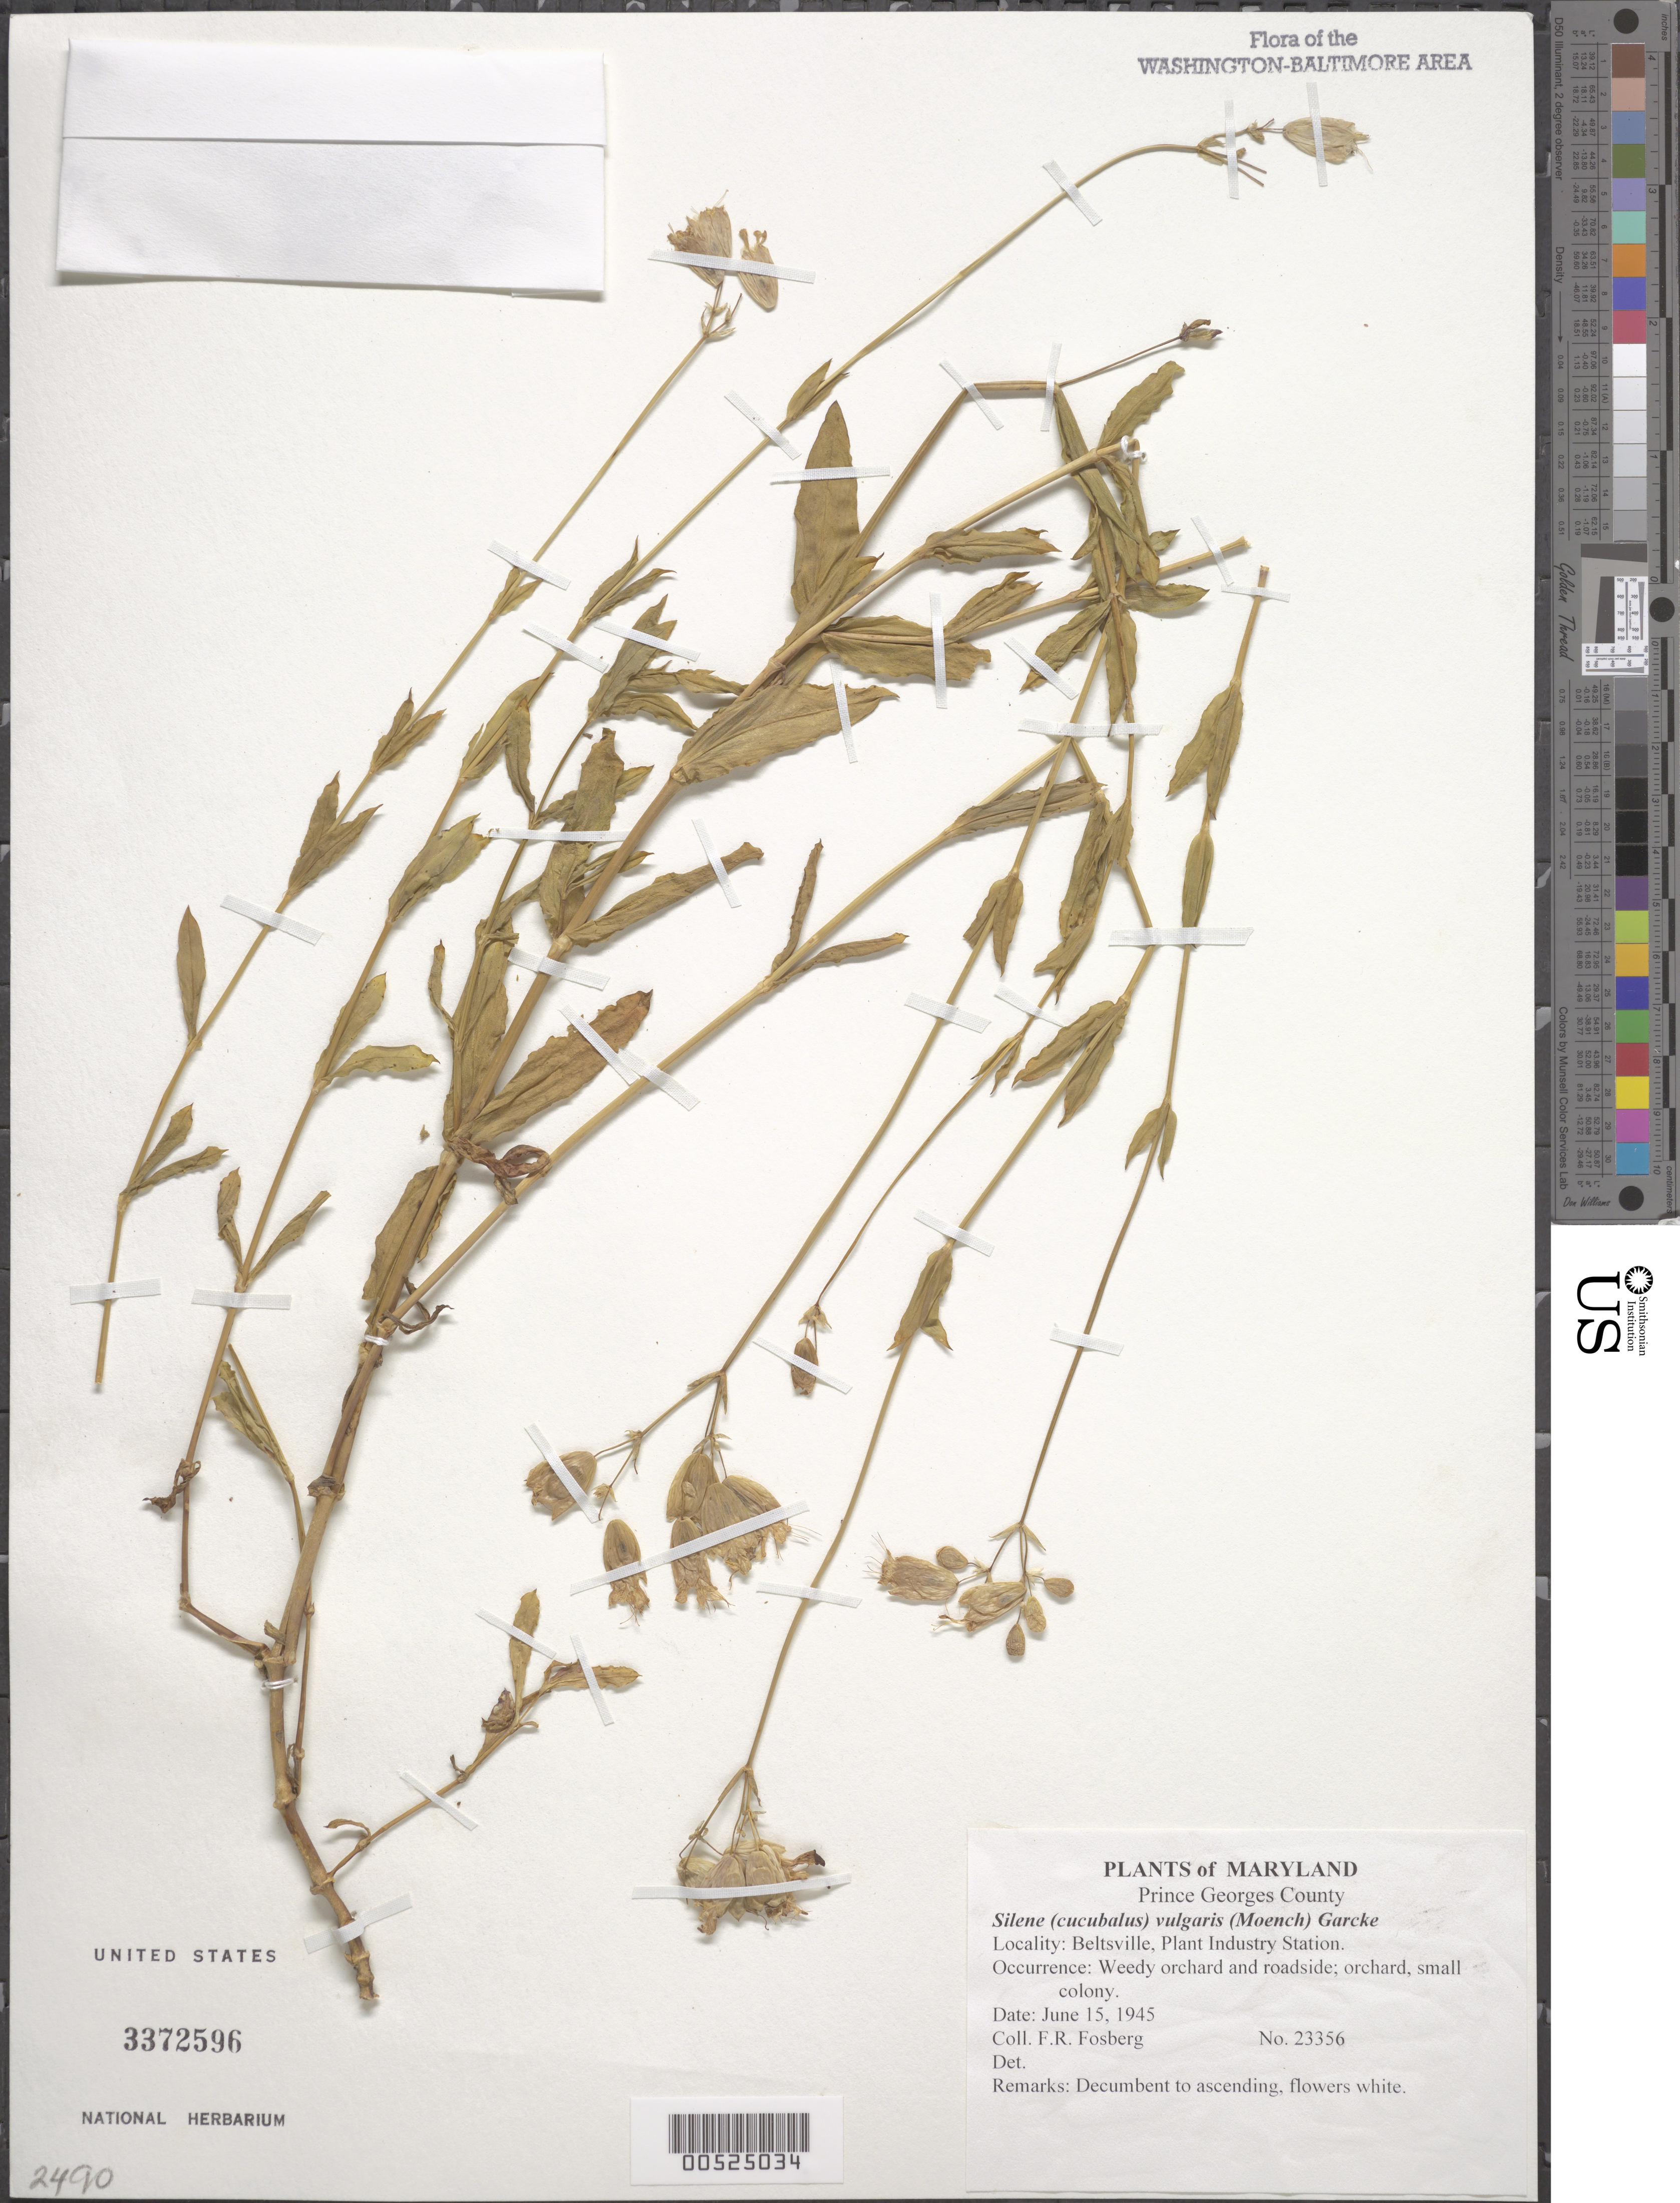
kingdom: Plantae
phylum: Tracheophyta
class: Magnoliopsida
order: Caryophyllales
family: Caryophyllaceae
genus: Silene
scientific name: Silene vulgaris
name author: (Moench) Garcke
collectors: F. R. Fosberg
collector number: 23356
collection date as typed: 15 Jun 1945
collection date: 1945-06-15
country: United States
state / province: Maryland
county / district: Prince George's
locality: Beltsville, Plant Industry Station.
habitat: Weedy orchard and roadside; orchard, small colony.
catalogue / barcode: US 3372596